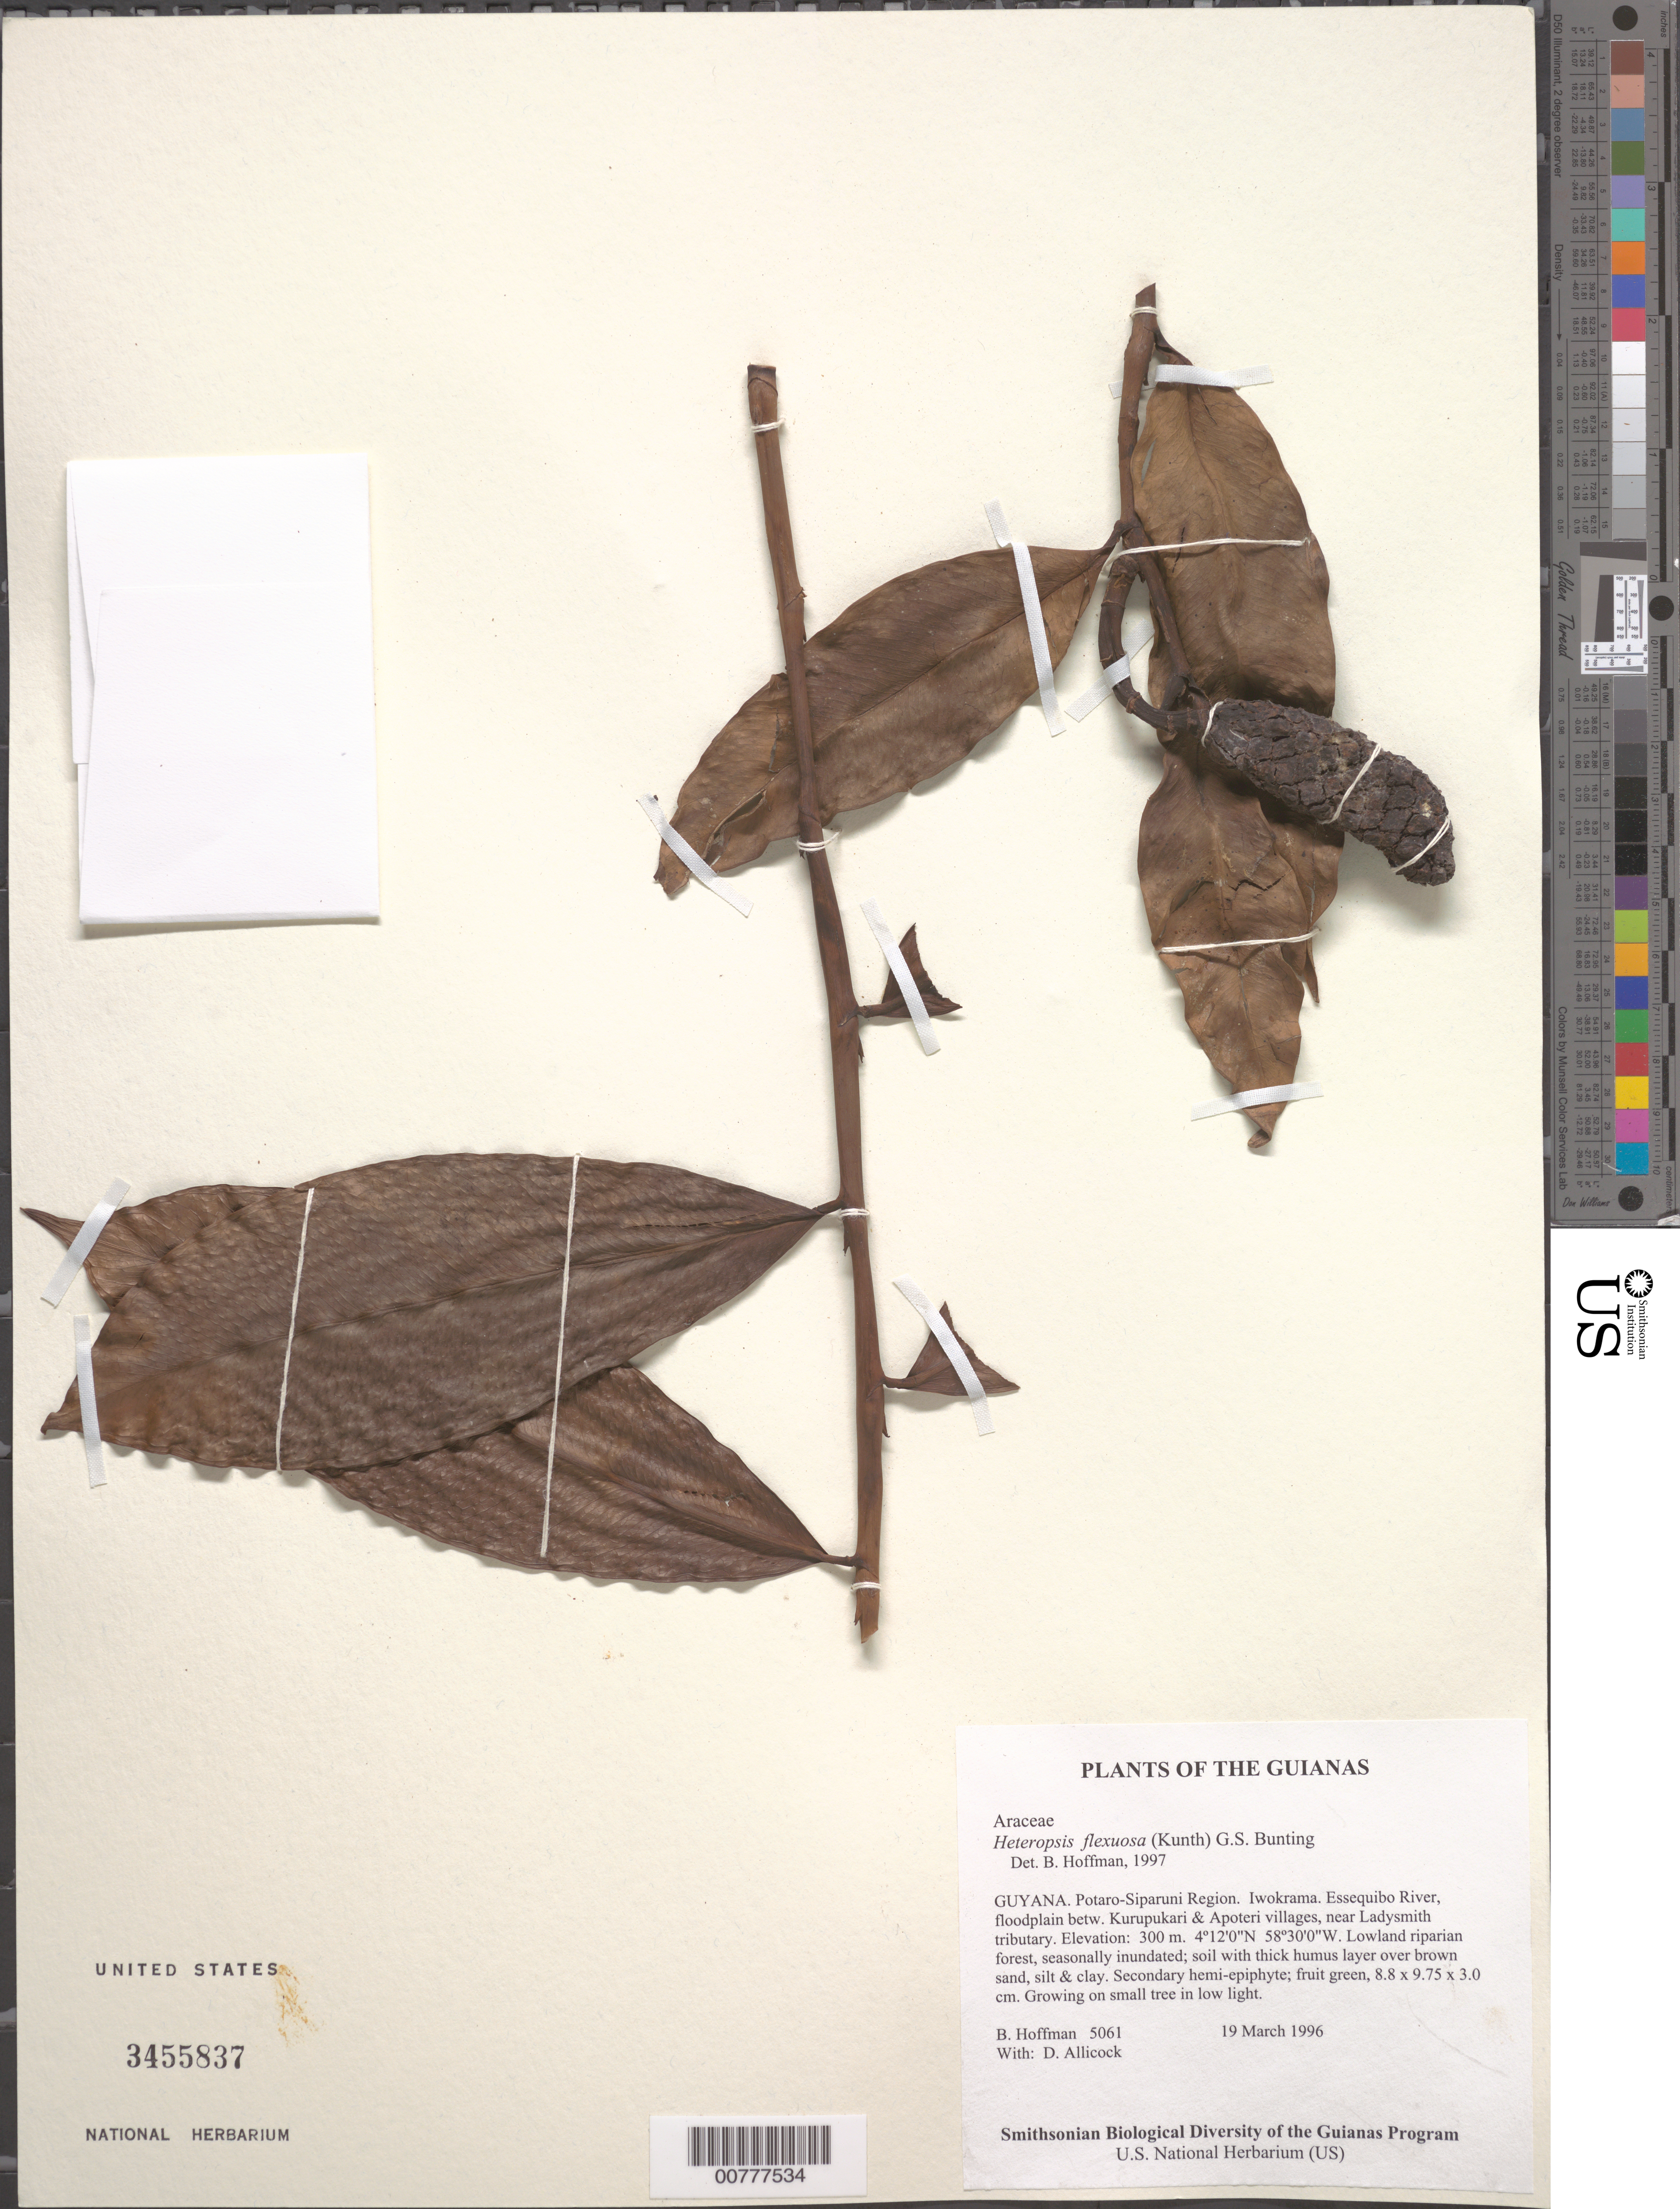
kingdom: Plantae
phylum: Tracheophyta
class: Liliopsida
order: Alismatales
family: Araceae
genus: Heteropsis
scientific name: Heteropsis flexuosa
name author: (Kunth) G.S. Bunting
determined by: Hoffman, Bruce, (US), Smithsonian Institution - National Museum of Natural History (UNITED STATES)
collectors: B. Hoffman & D. Allicock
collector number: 5061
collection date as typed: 19 March 1996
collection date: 1996-03-19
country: Guyana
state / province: Potaro-Siparuni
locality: Iwokrama. Essequibo River, floodplain between Kurupukari & Apoteri villages, near Ladysmith tributary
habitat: Lowland riparian forest, seasonally inundated; soil with thick humus layer over brown sand, silt & clay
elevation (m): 300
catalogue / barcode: US 3455837